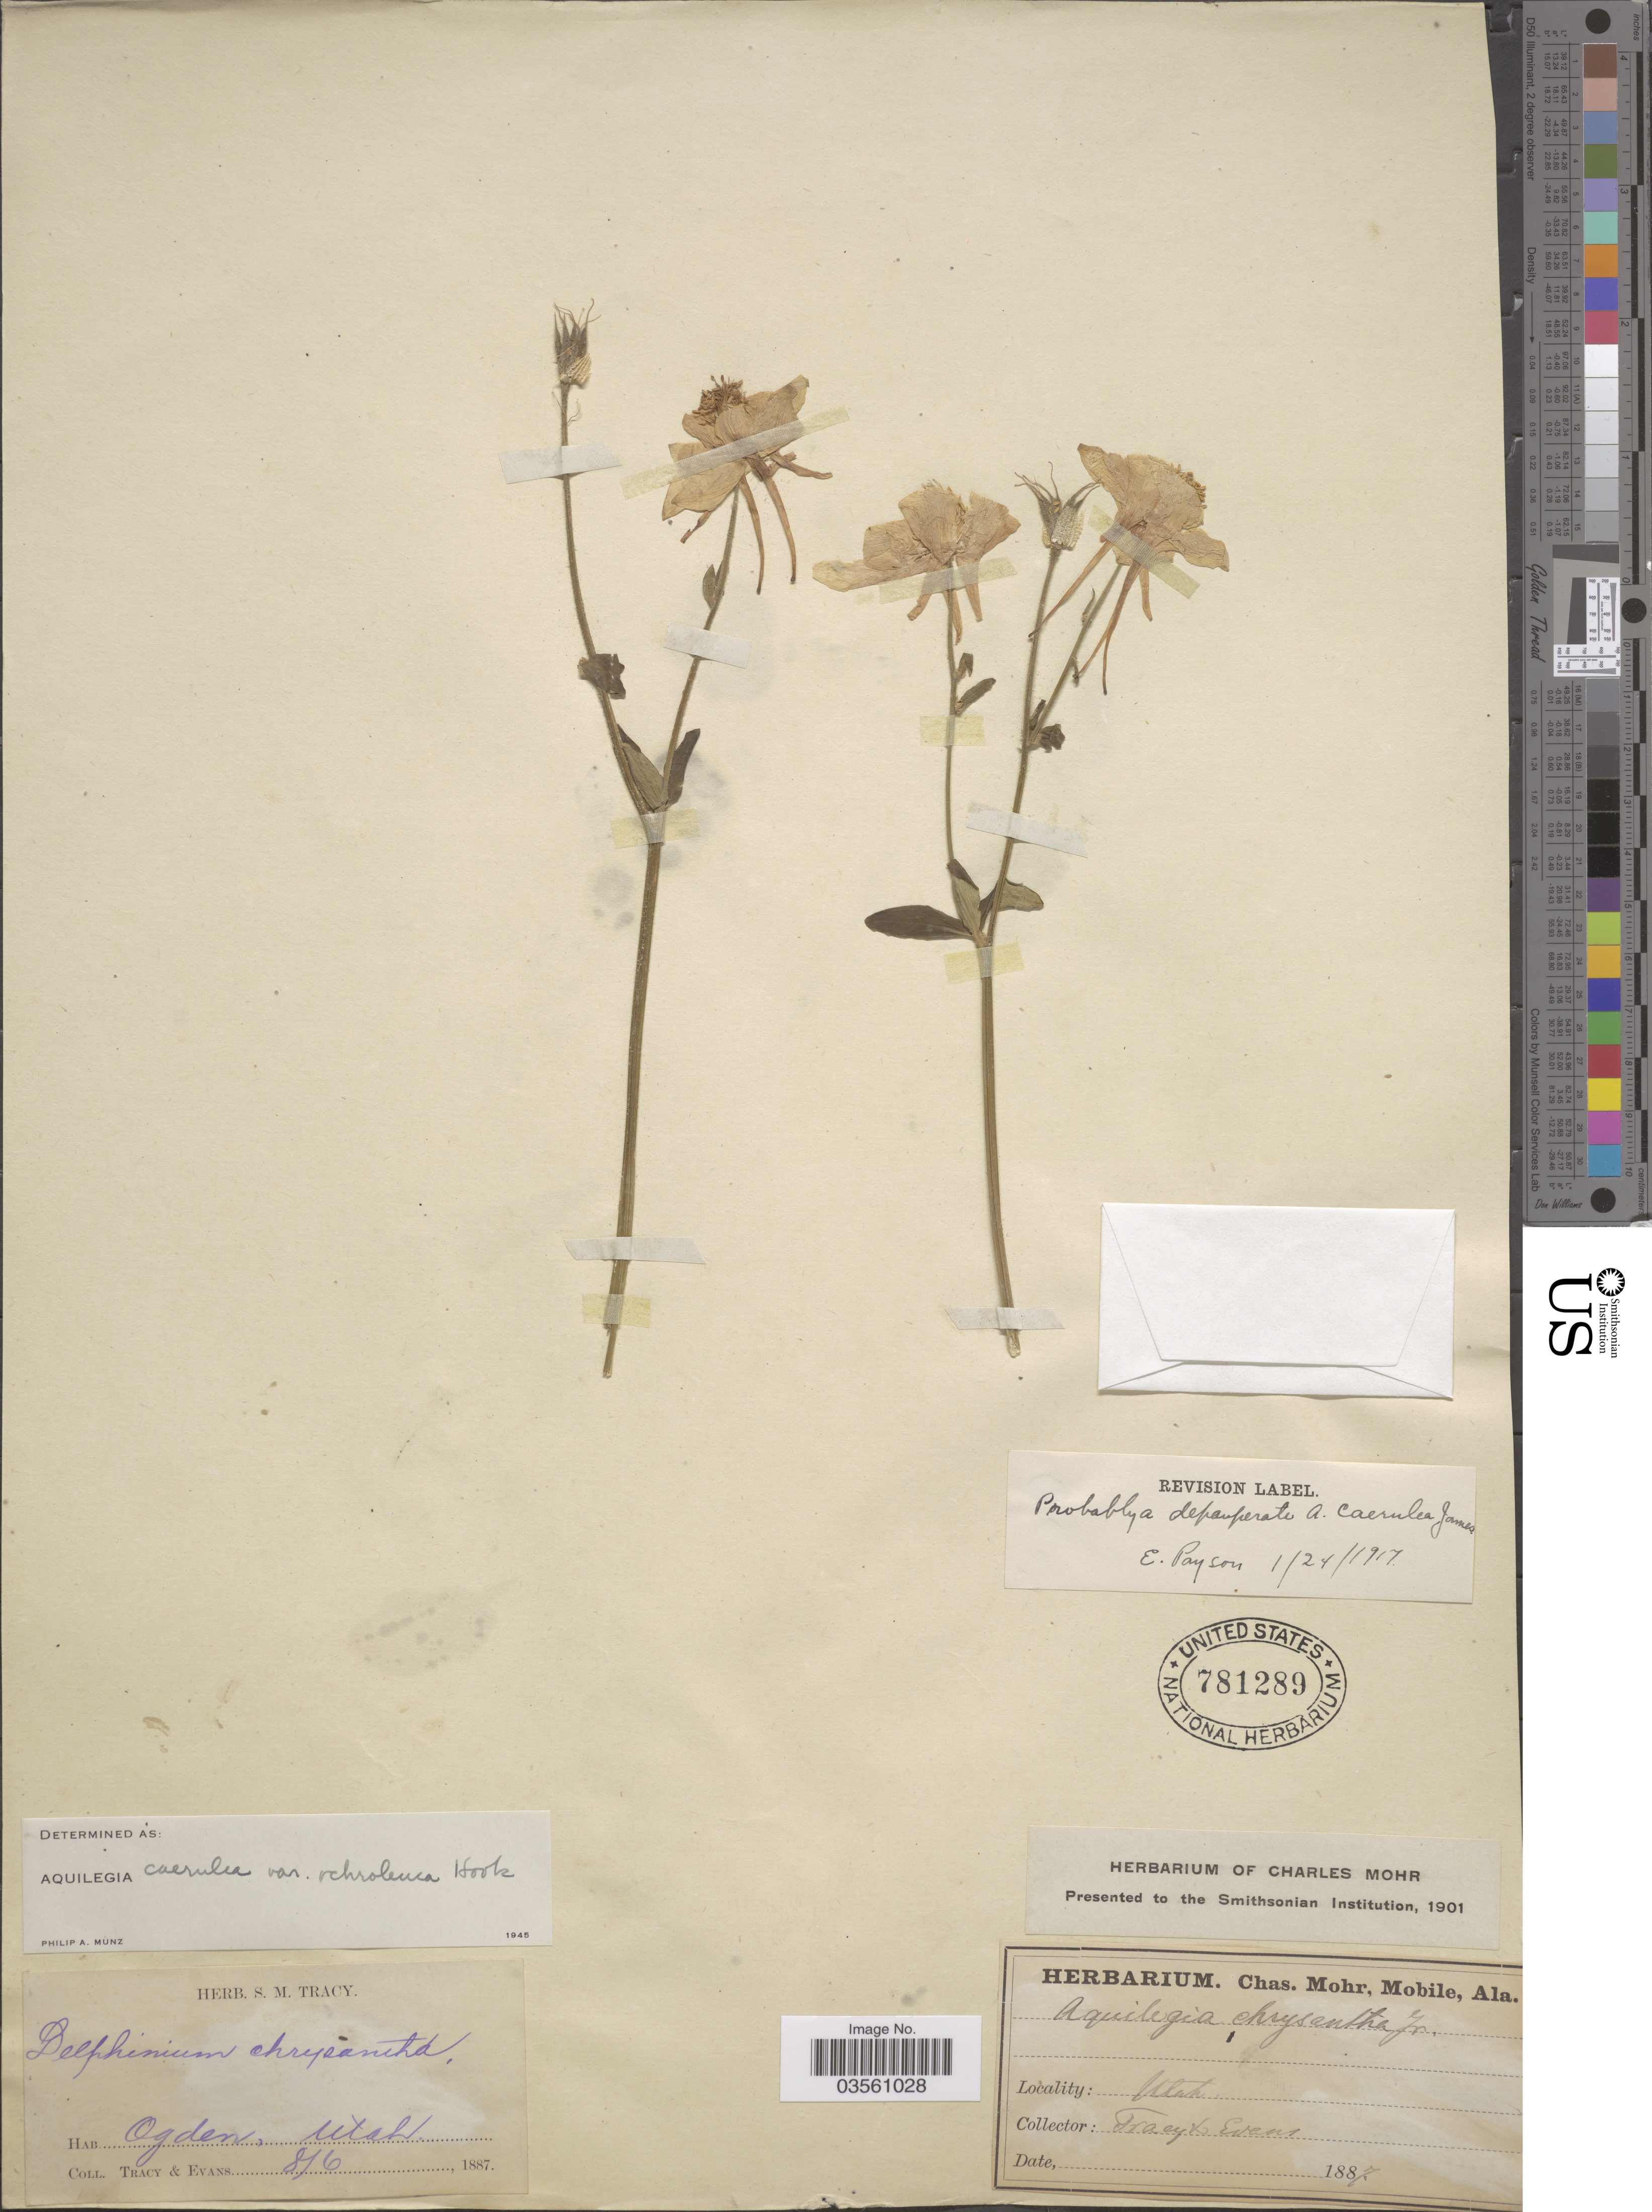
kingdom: Plantae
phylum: Tracheophyta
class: Magnoliopsida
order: Ranunculales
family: Ranunculaceae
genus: Aquilegia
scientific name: Aquilegia coerulea var. ochroleuca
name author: Hook.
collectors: S. M. Tracy & -- Evans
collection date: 1887-08-06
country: United States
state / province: Utah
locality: Ogden.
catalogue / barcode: US 781289